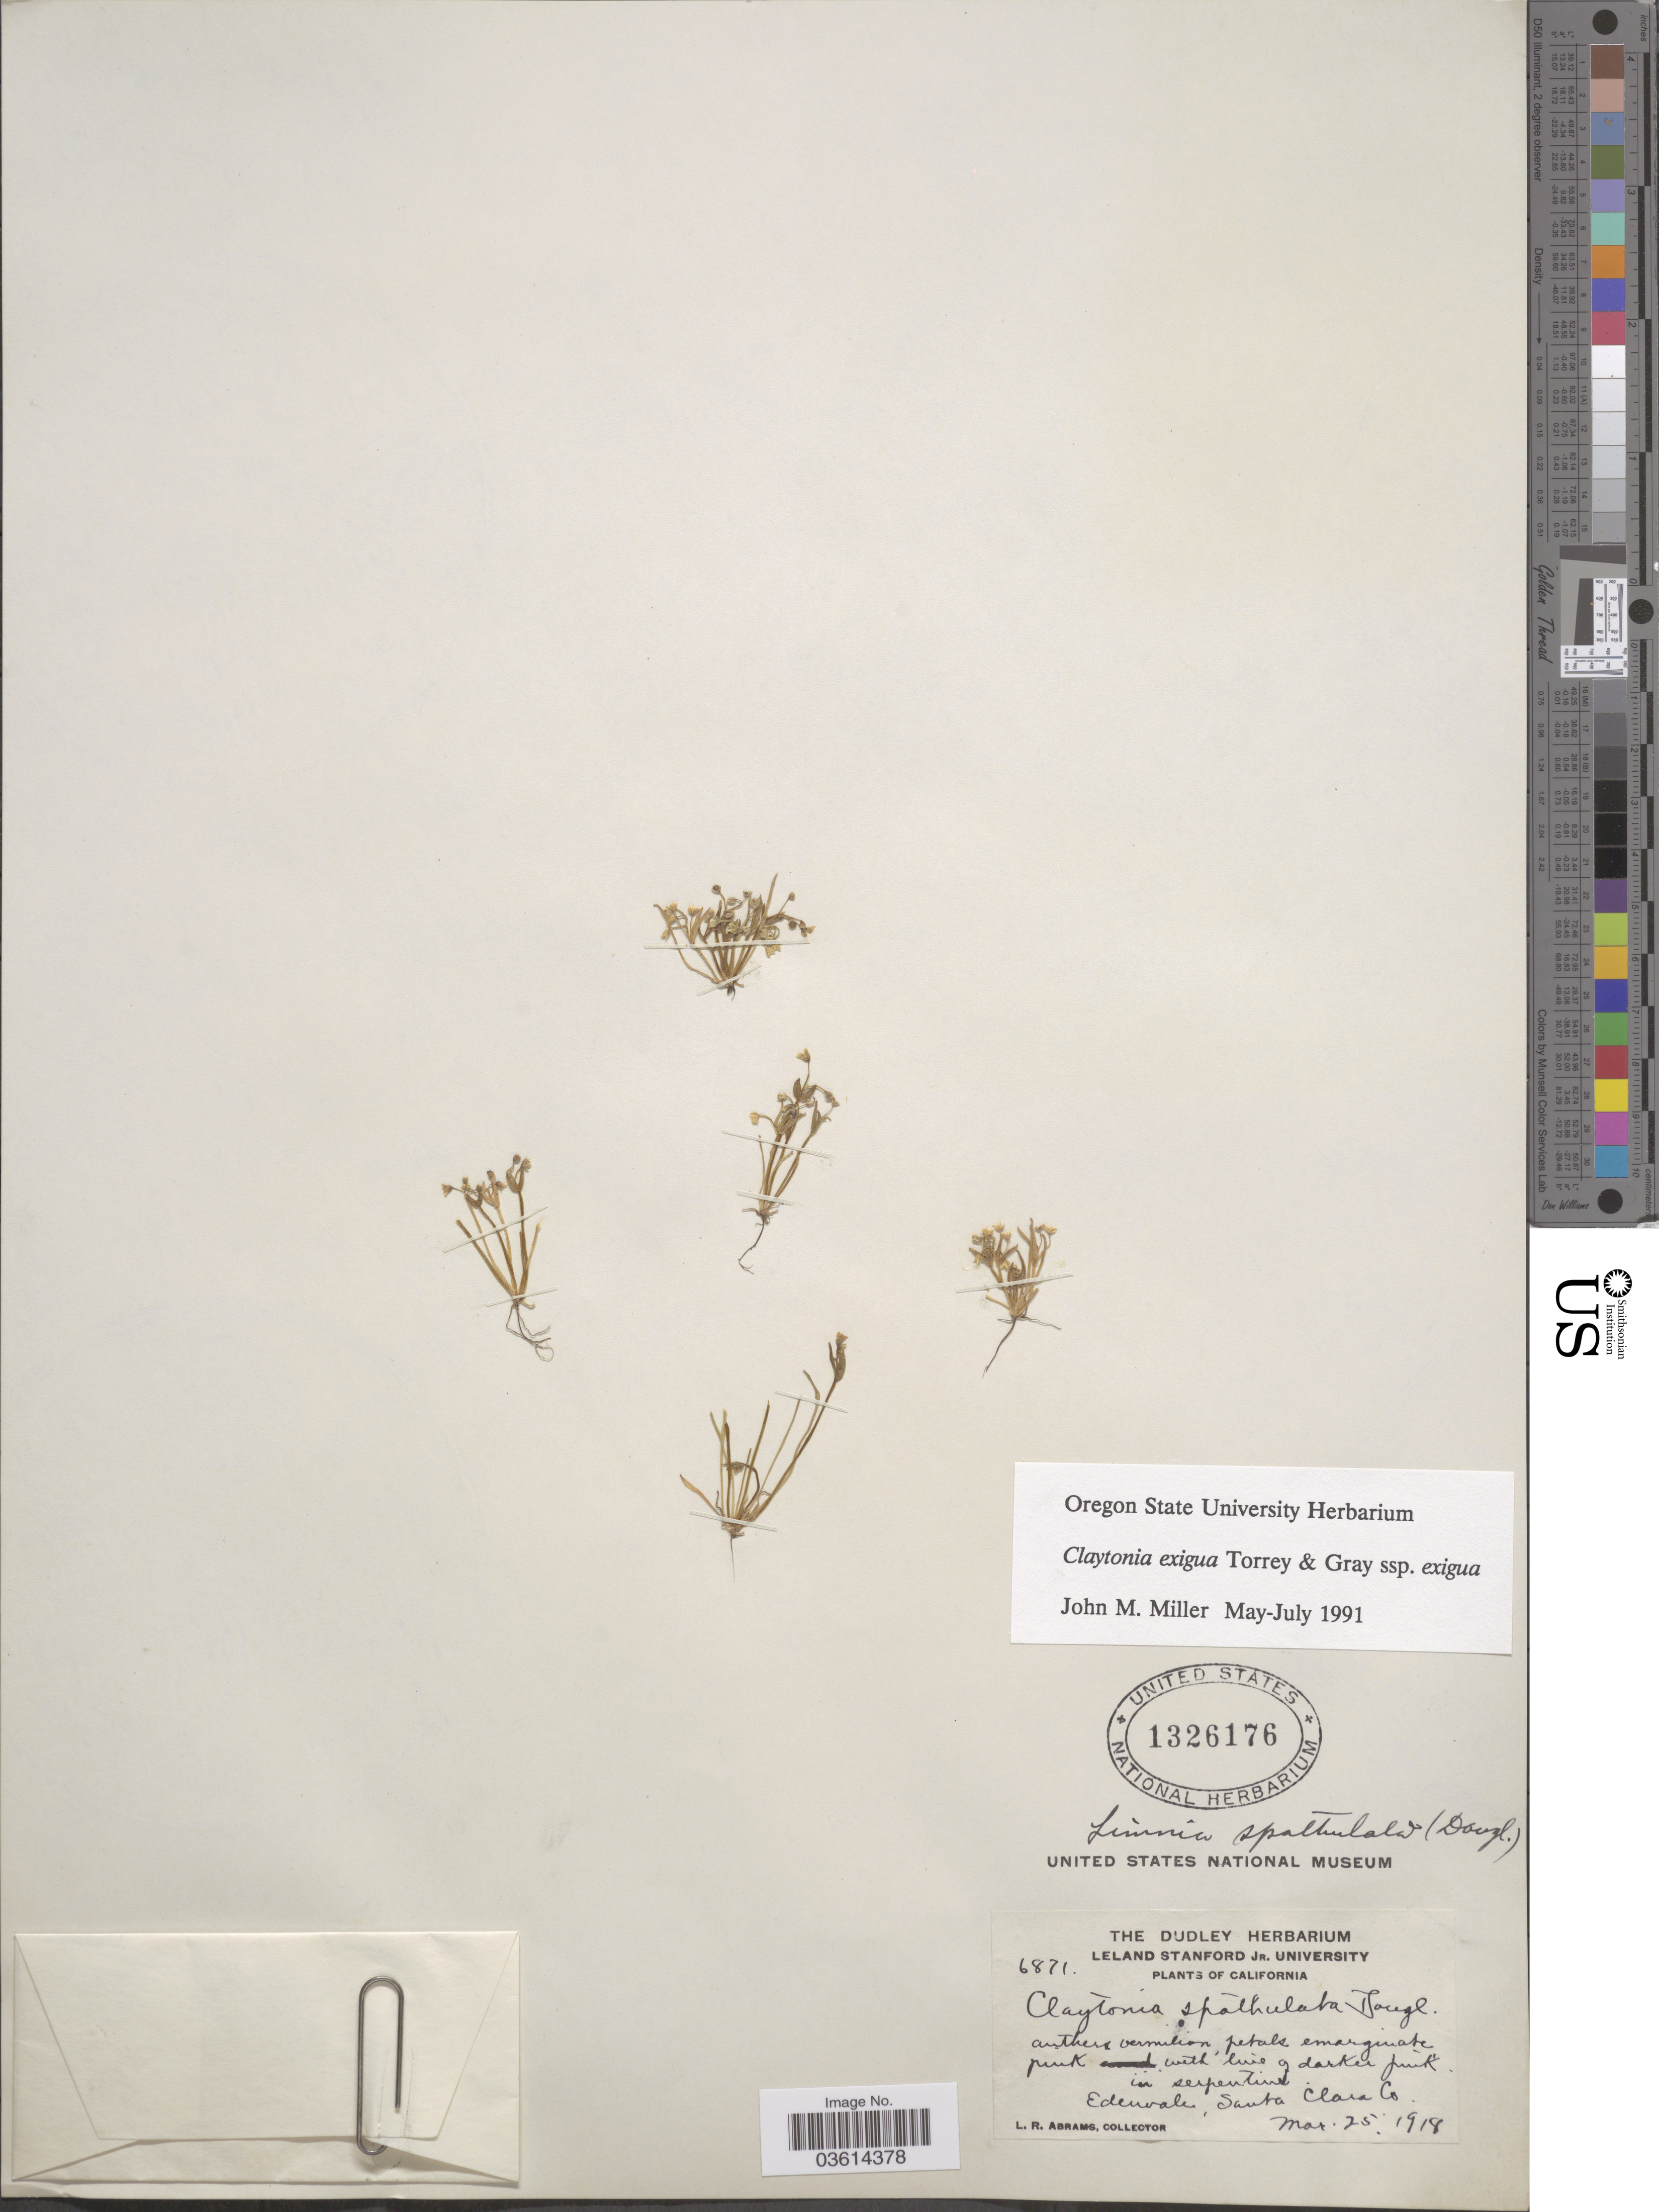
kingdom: Plantae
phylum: Tracheophyta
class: Magnoliopsida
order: Caryophyllales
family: Montiaceae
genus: Claytonia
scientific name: Claytonia exigua subsp. exigua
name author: (Douglas) Torr. & A. Gray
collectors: L. Abrams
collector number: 6871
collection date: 1918-03-25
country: United States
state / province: California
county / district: Santa Clara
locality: Edenvale, Santa Clara Co.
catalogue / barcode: US 1326176